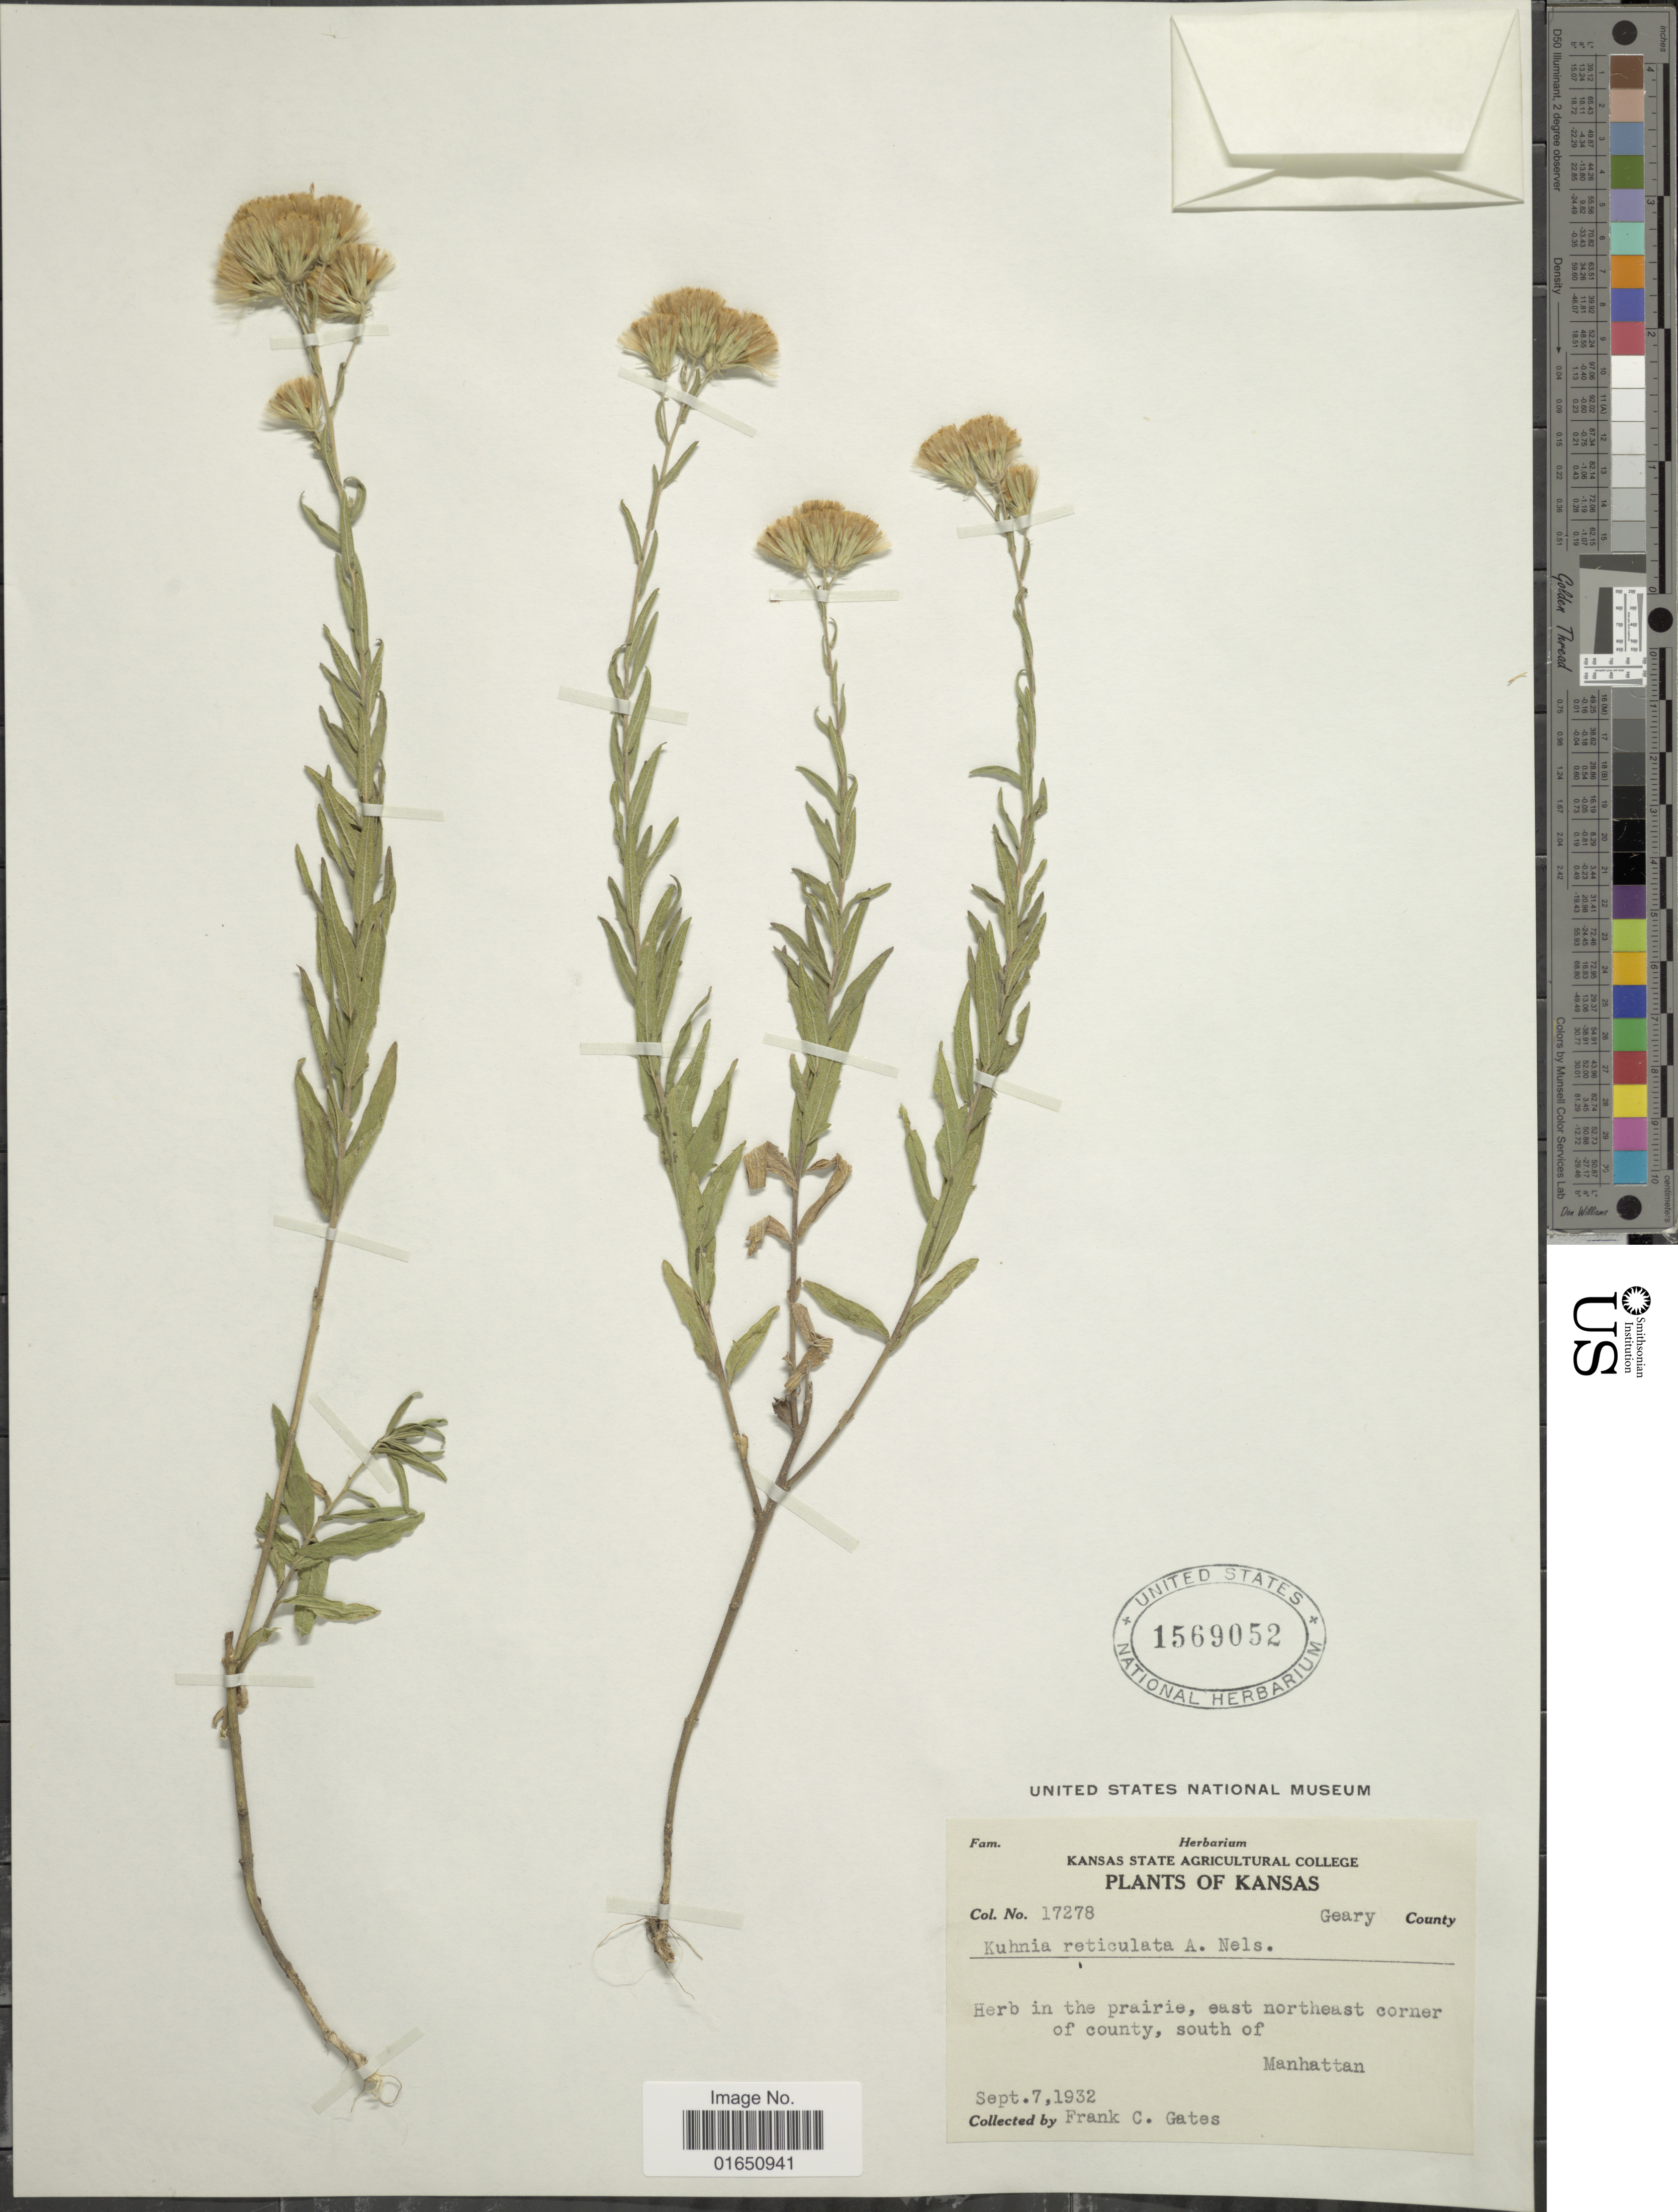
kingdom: Plantae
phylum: Tracheophyta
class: Magnoliopsida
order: Asterales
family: Asteraceae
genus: Brickellia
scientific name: Brickellia eupatorioides var. corymbulosa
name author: (Torr. & A. Gray) Shinners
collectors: F. C. Gates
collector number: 17278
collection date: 1932-09-07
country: United States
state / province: Kansas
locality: Herb in the prairie, east northeast corner of county, south of Manhattan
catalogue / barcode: US 1569052